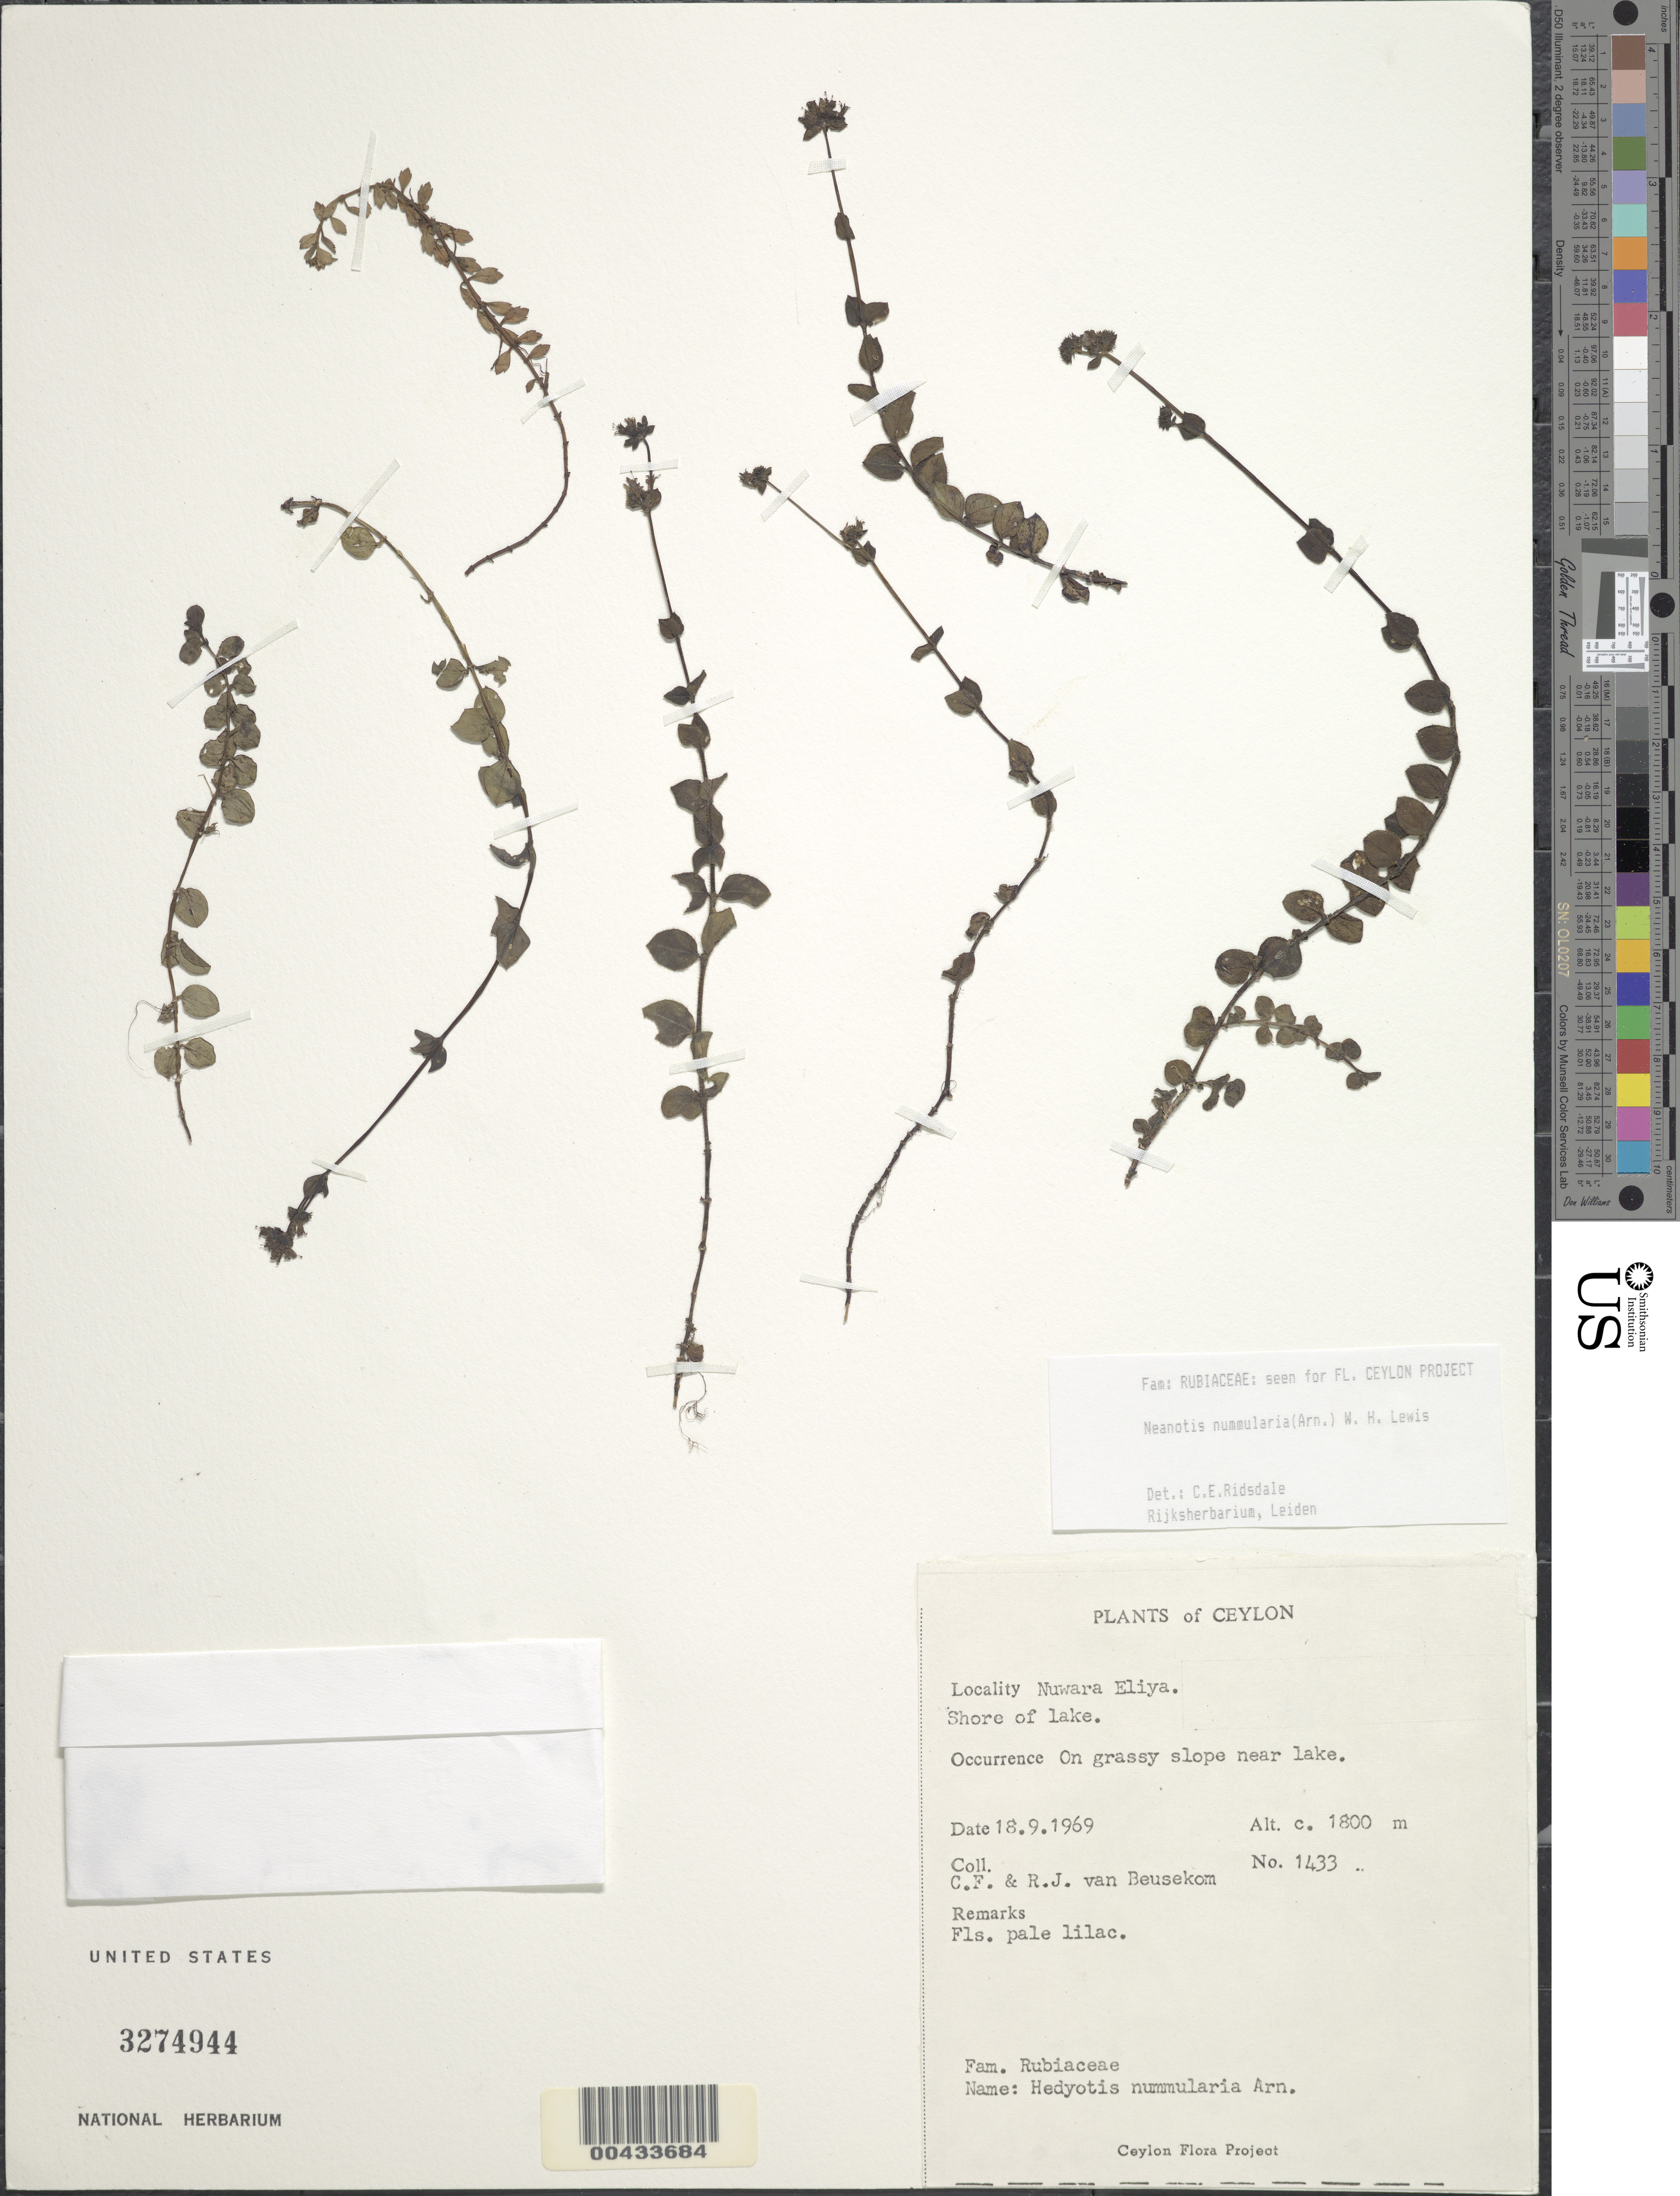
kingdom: Plantae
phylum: Tracheophyta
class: Magnoliopsida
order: Gentianales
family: Rubiaceae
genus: Neanotis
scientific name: Neanotis nummularia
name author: (Arn.) W.H. Lewis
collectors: C. F. Beusekom & R. Beusekom-Osinga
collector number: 1433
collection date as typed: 18 Sep 1969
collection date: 1969-09-18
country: Sri Lanka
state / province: Central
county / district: Nuwara Eliya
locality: Nuwara Eliya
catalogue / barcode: US 3274944